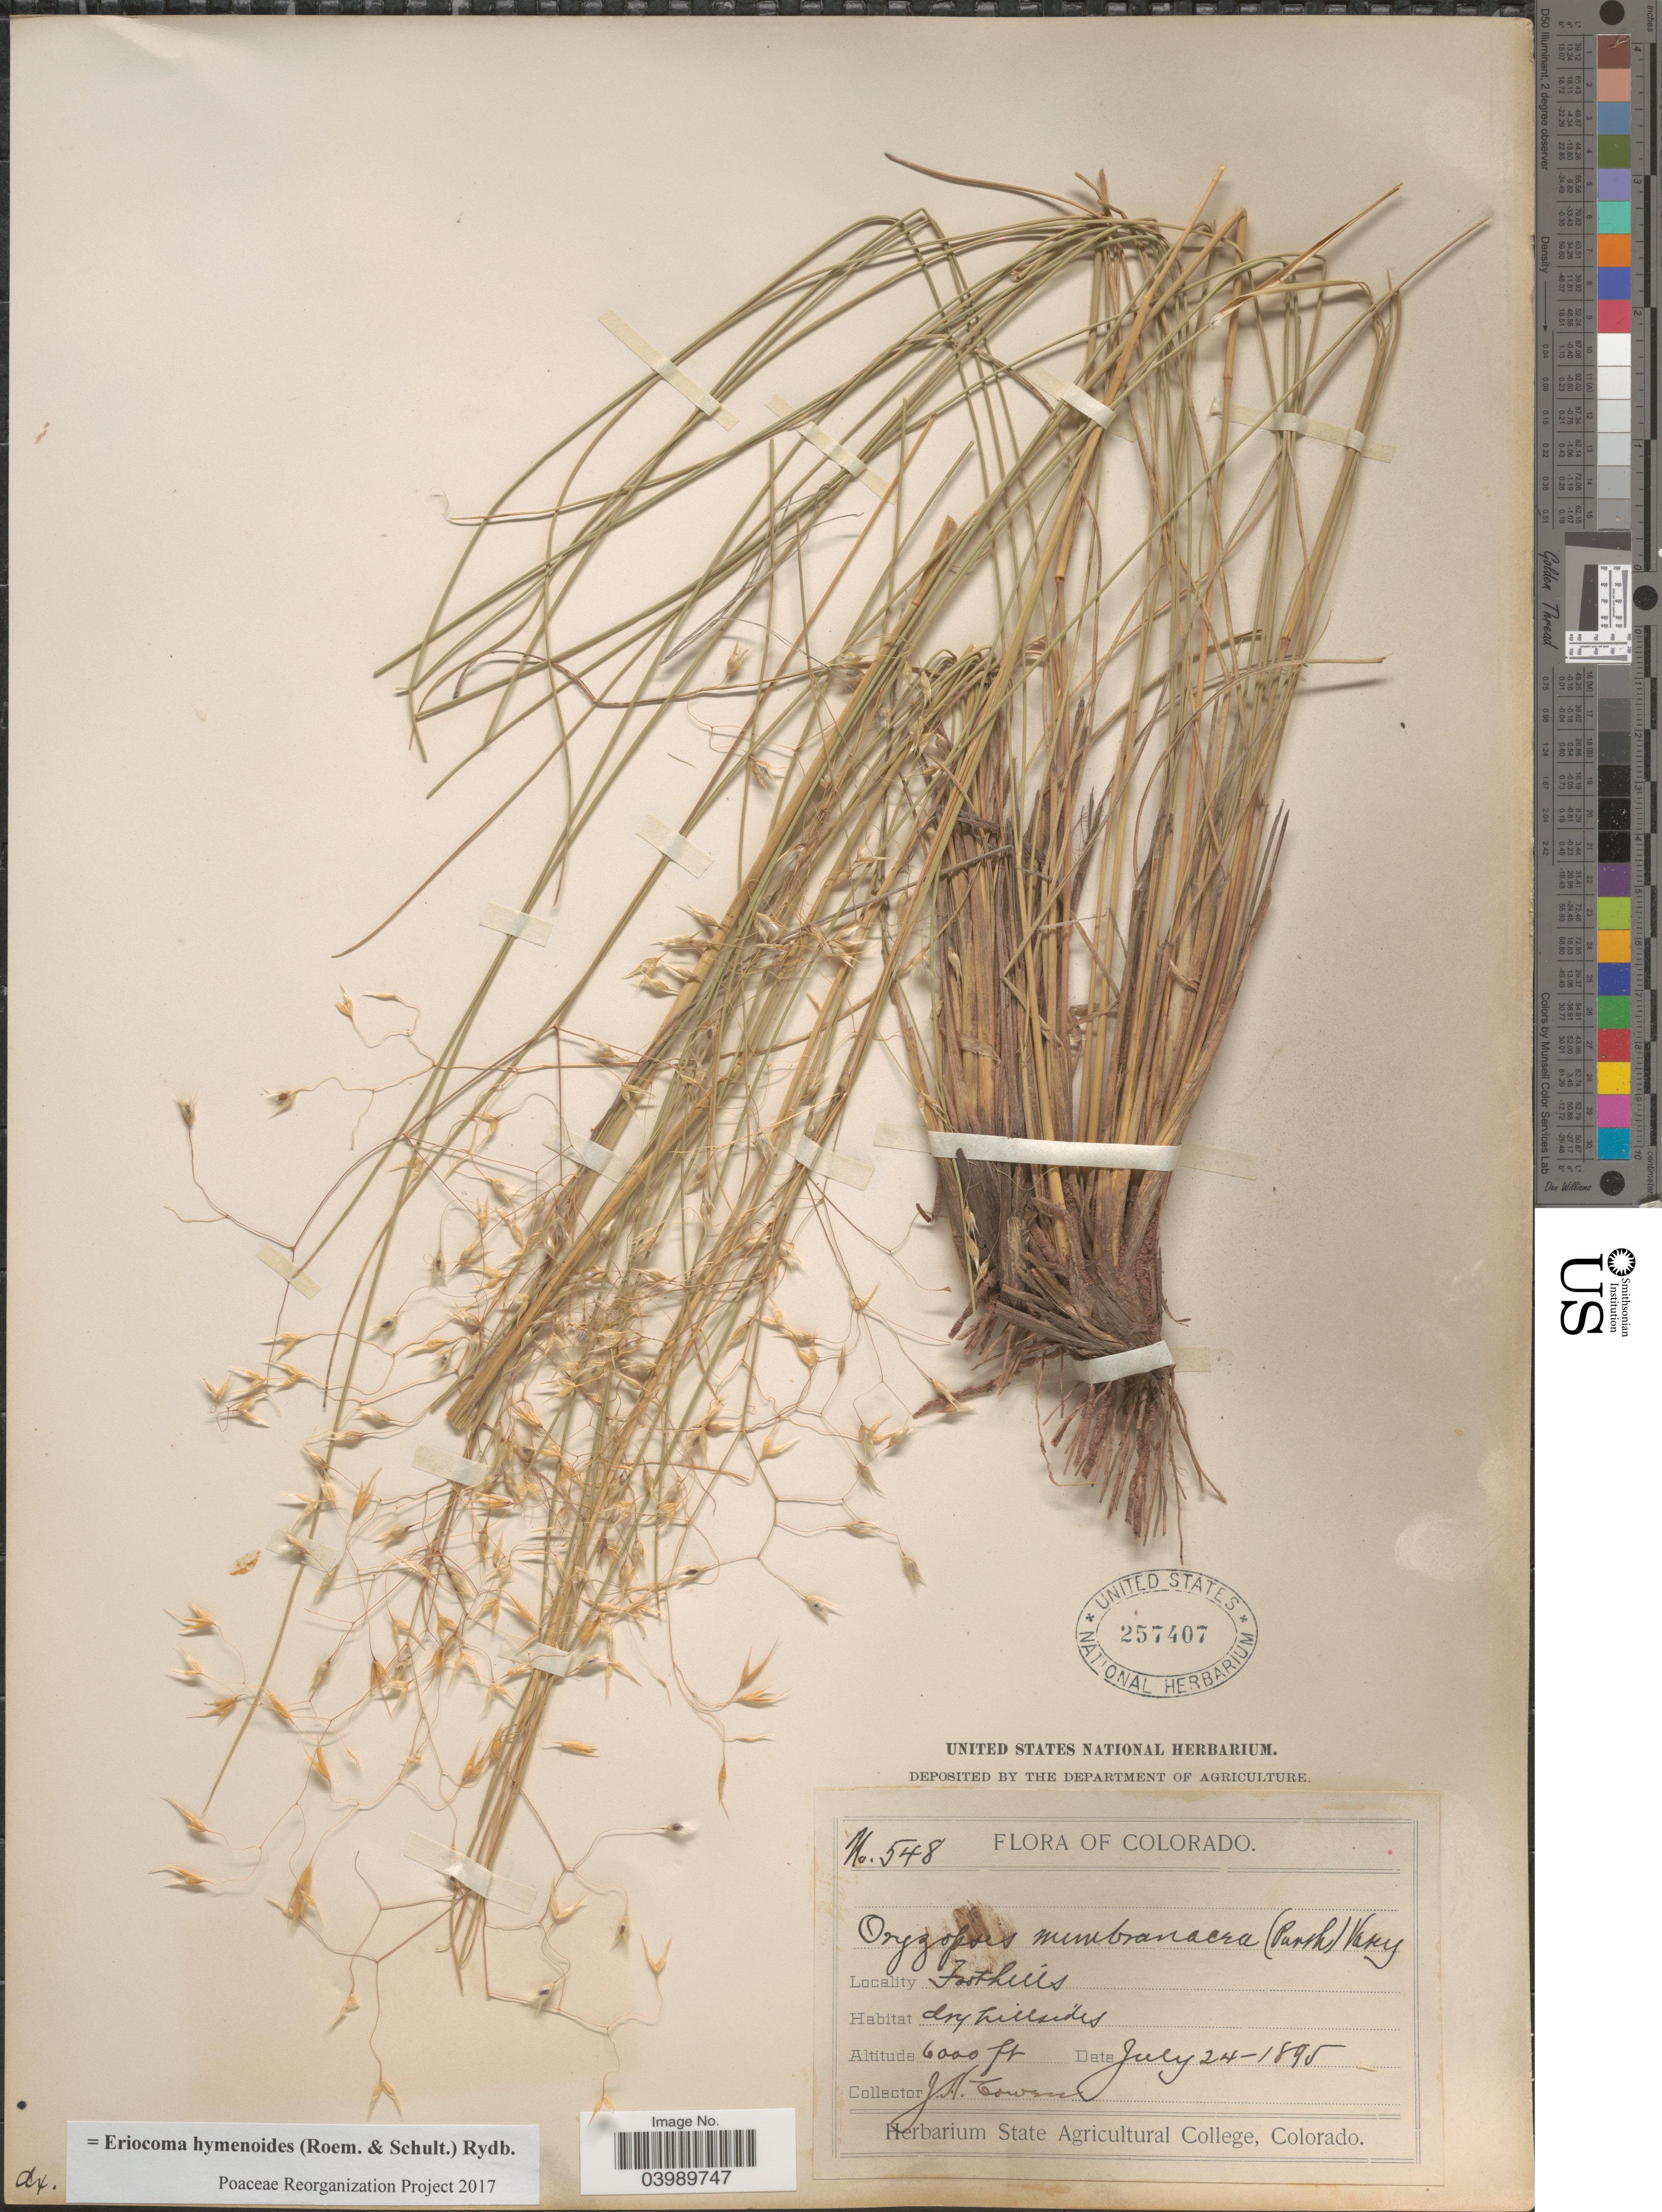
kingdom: Plantae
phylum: Tracheophyta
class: Liliopsida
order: Poales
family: Poaceae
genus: Eriocoma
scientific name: Eriocoma hymenoides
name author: (Roem. & Schult.) Rydb.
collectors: J. H. Cowen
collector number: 548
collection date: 1895-07-24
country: United States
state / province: Colorado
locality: Foothills.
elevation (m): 1829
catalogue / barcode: US 257407